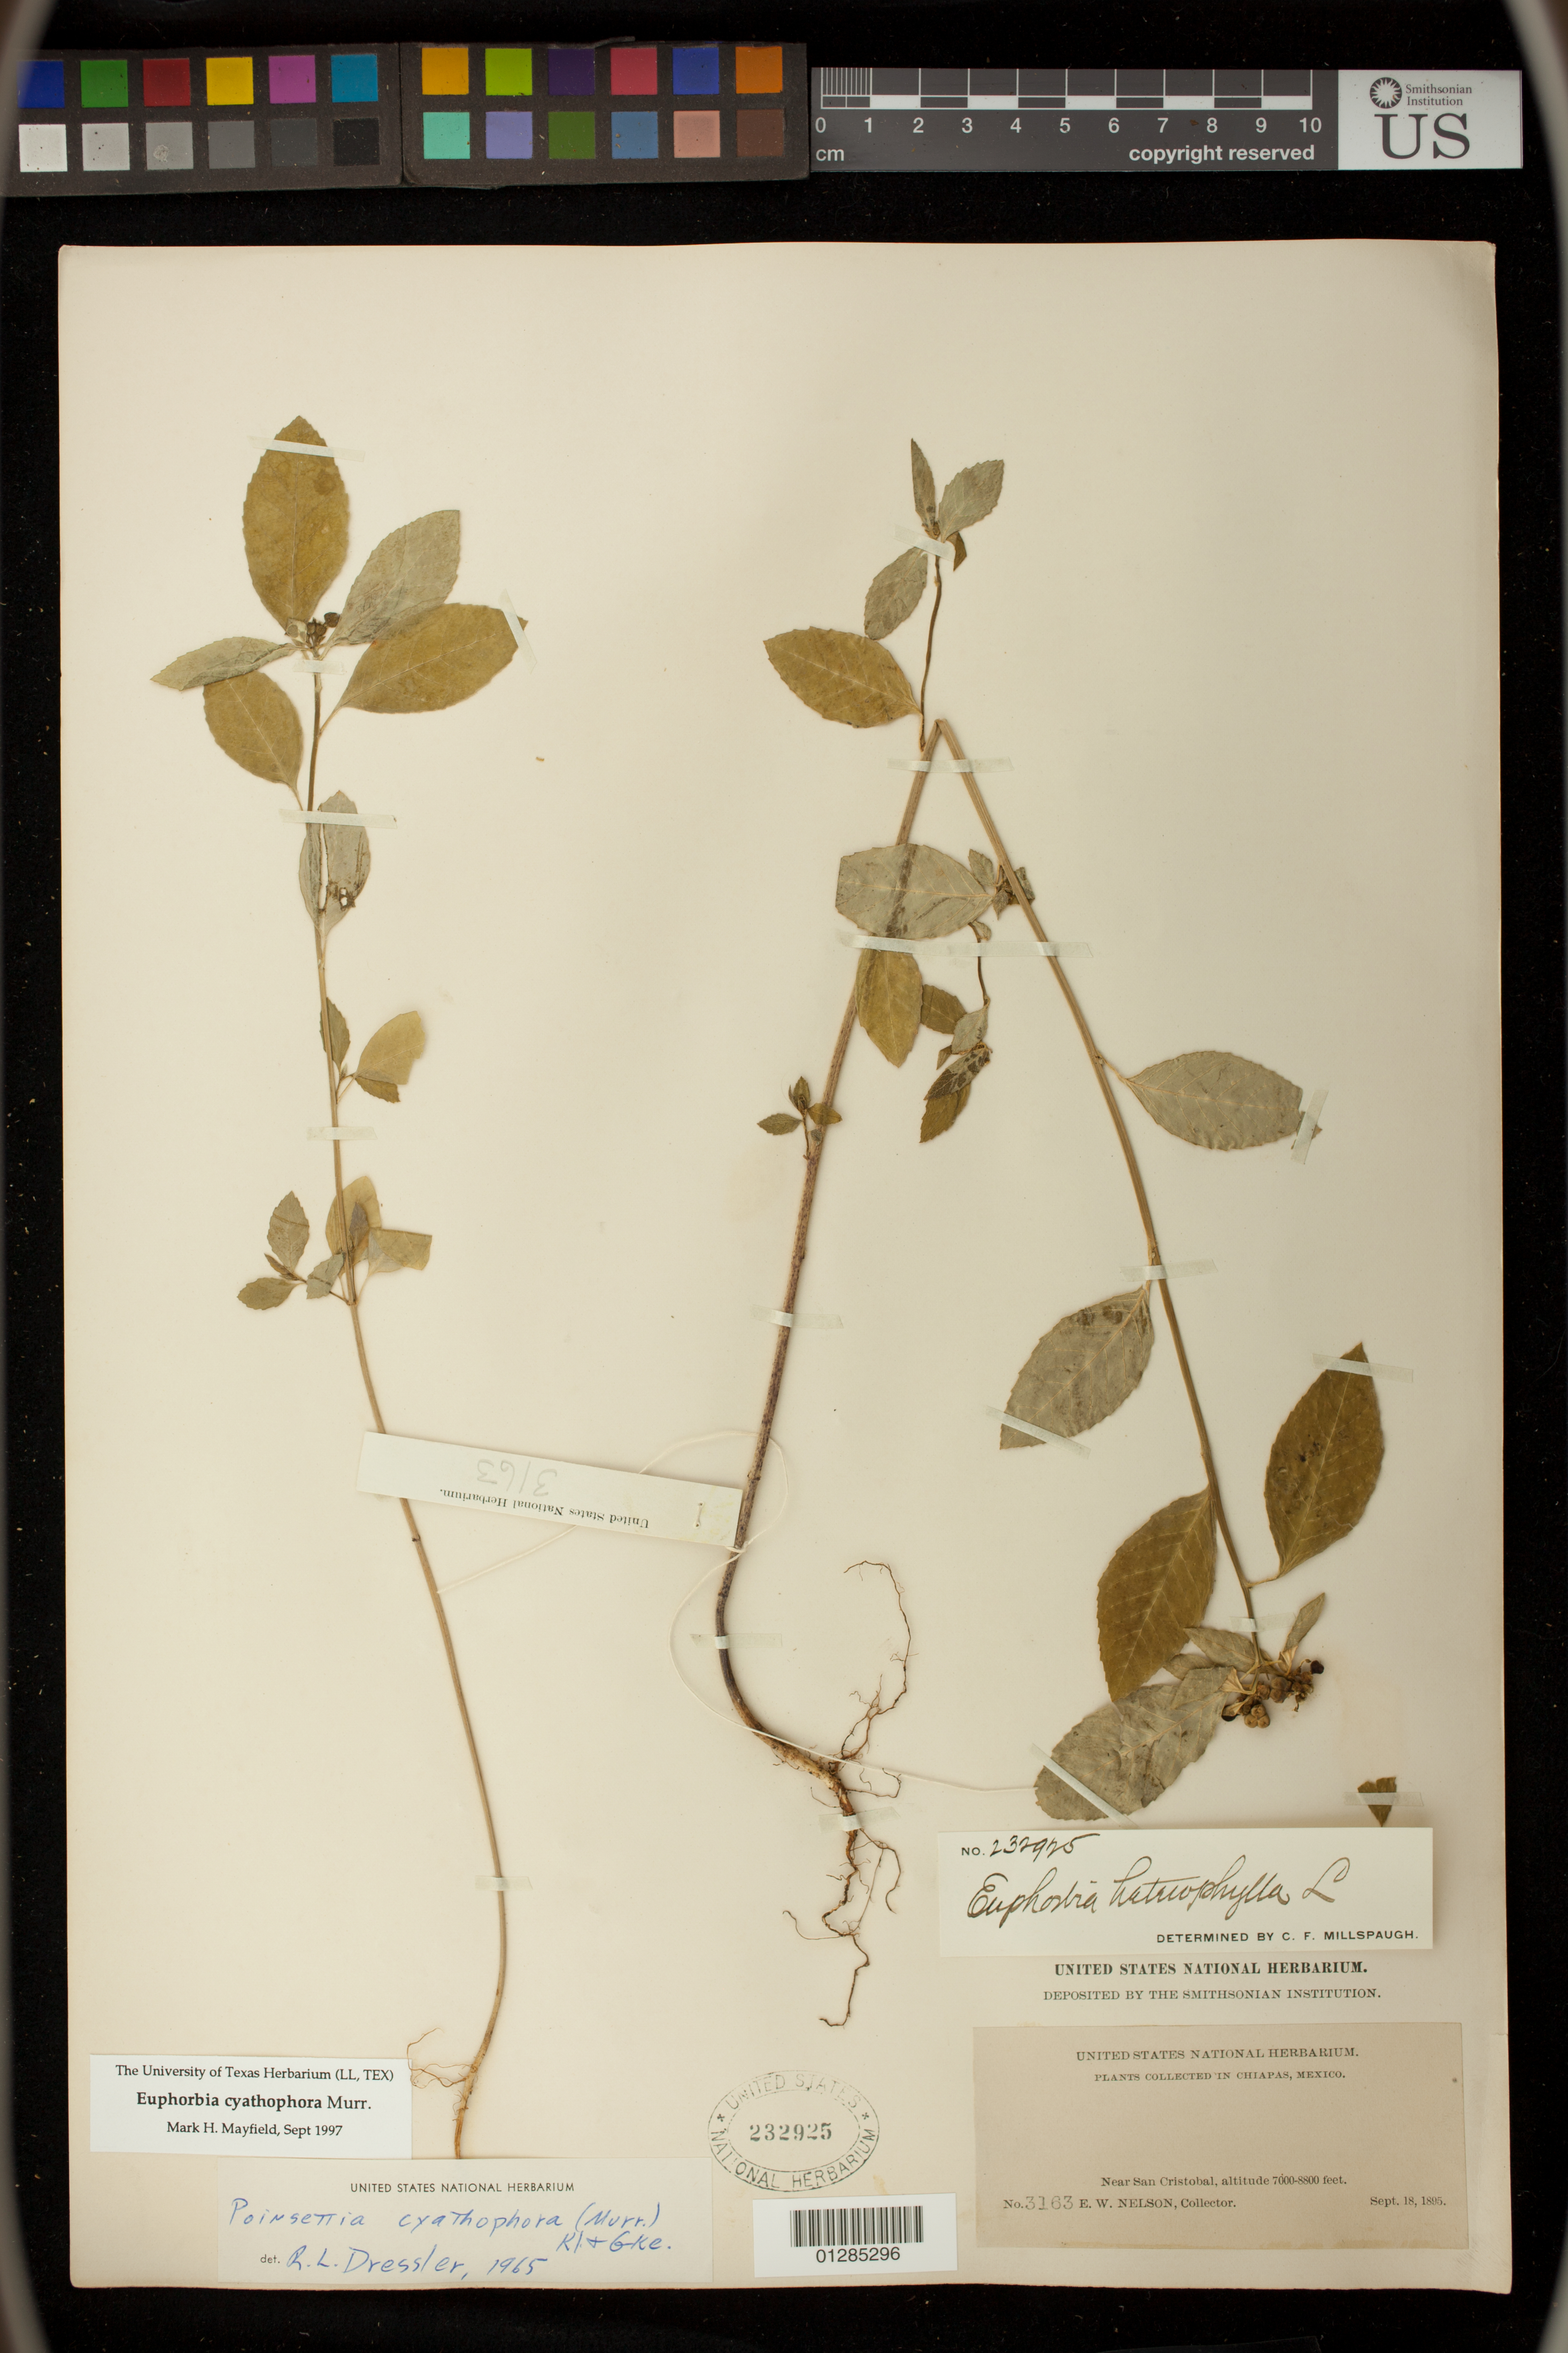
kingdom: Plantae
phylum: Tracheophyta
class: Magnoliopsida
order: Malpighiales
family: Euphorbiaceae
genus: Euphorbia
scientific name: Euphorbia heterophylla var. cyathophora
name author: (Murr.) Griseb.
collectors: E. W. Nelson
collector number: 3163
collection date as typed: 18 Sep 1895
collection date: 1895-09-18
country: Mexico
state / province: Chiapas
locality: Near San Cristobal.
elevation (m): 2134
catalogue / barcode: US 232925